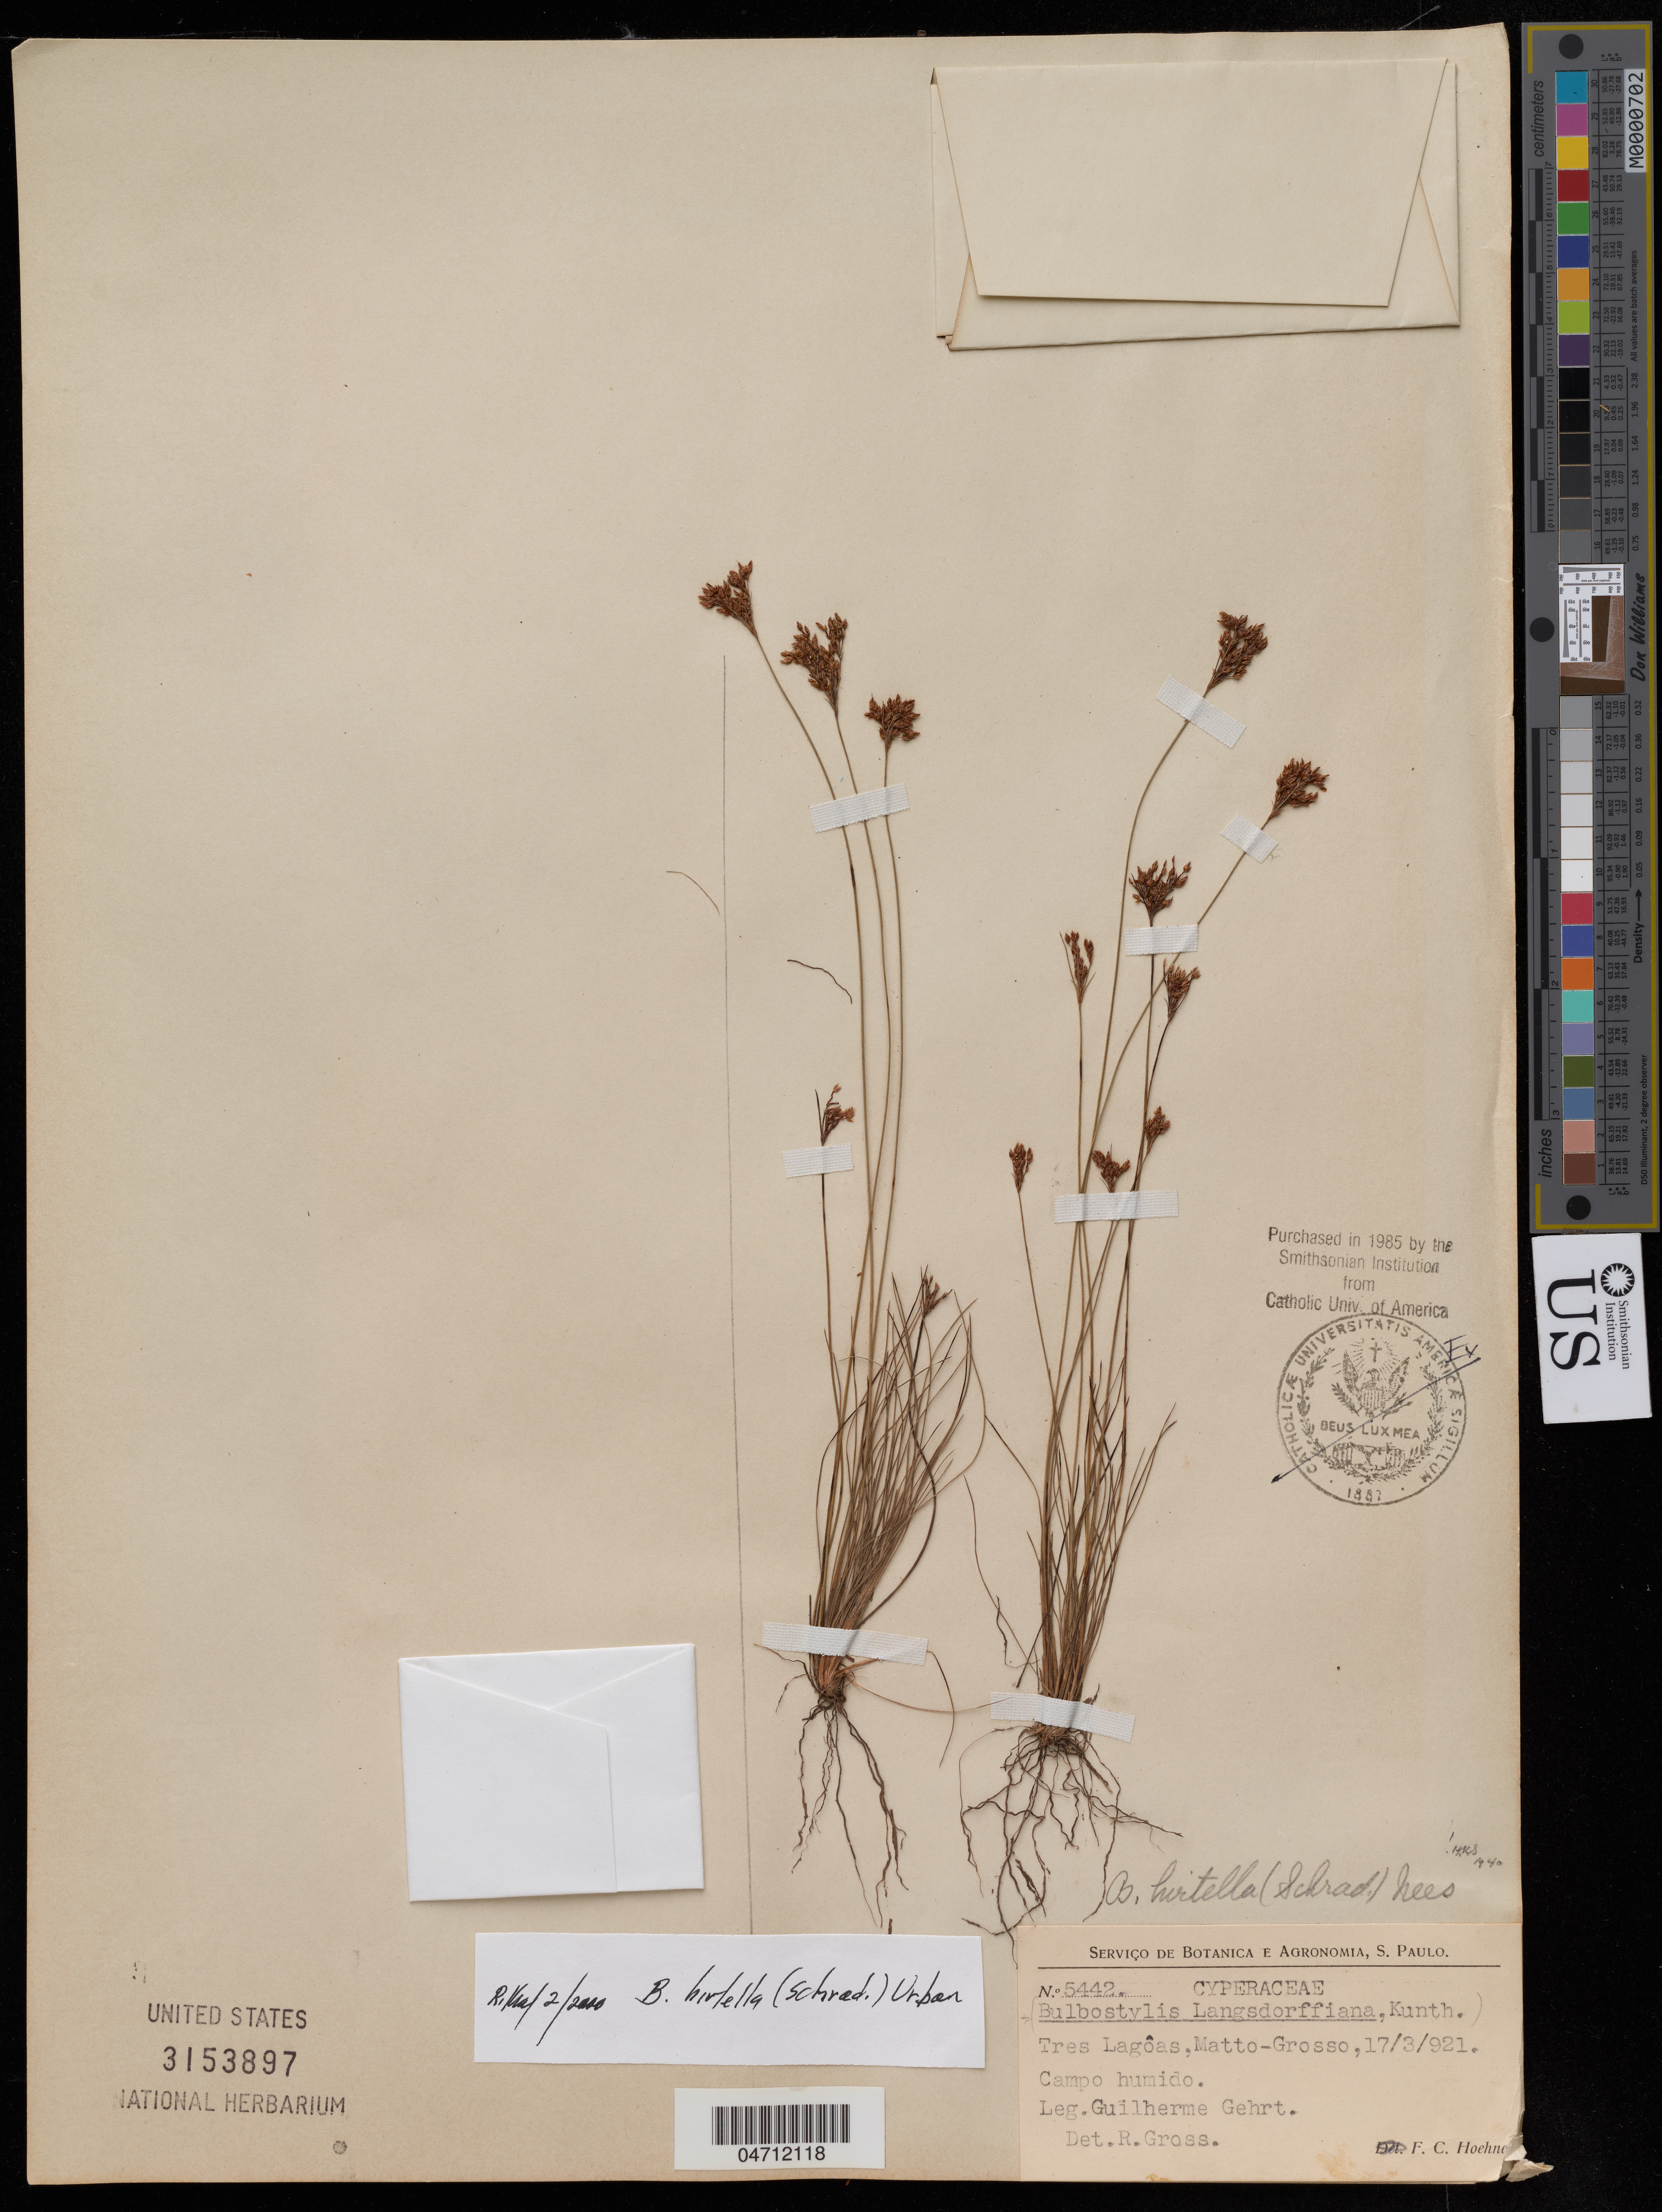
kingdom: Plantae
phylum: Tracheophyta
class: Liliopsida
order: Poales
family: Cyperaceae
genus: Bulbostylis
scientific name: Bulbostylis hirtella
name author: (Schrad.) Nees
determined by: Kral, R.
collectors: G. Gehrt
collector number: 5442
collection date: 1921-03-17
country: Brazil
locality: Tres Lagoas, Matto Grosso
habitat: Campo humido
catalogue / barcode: US 3153897